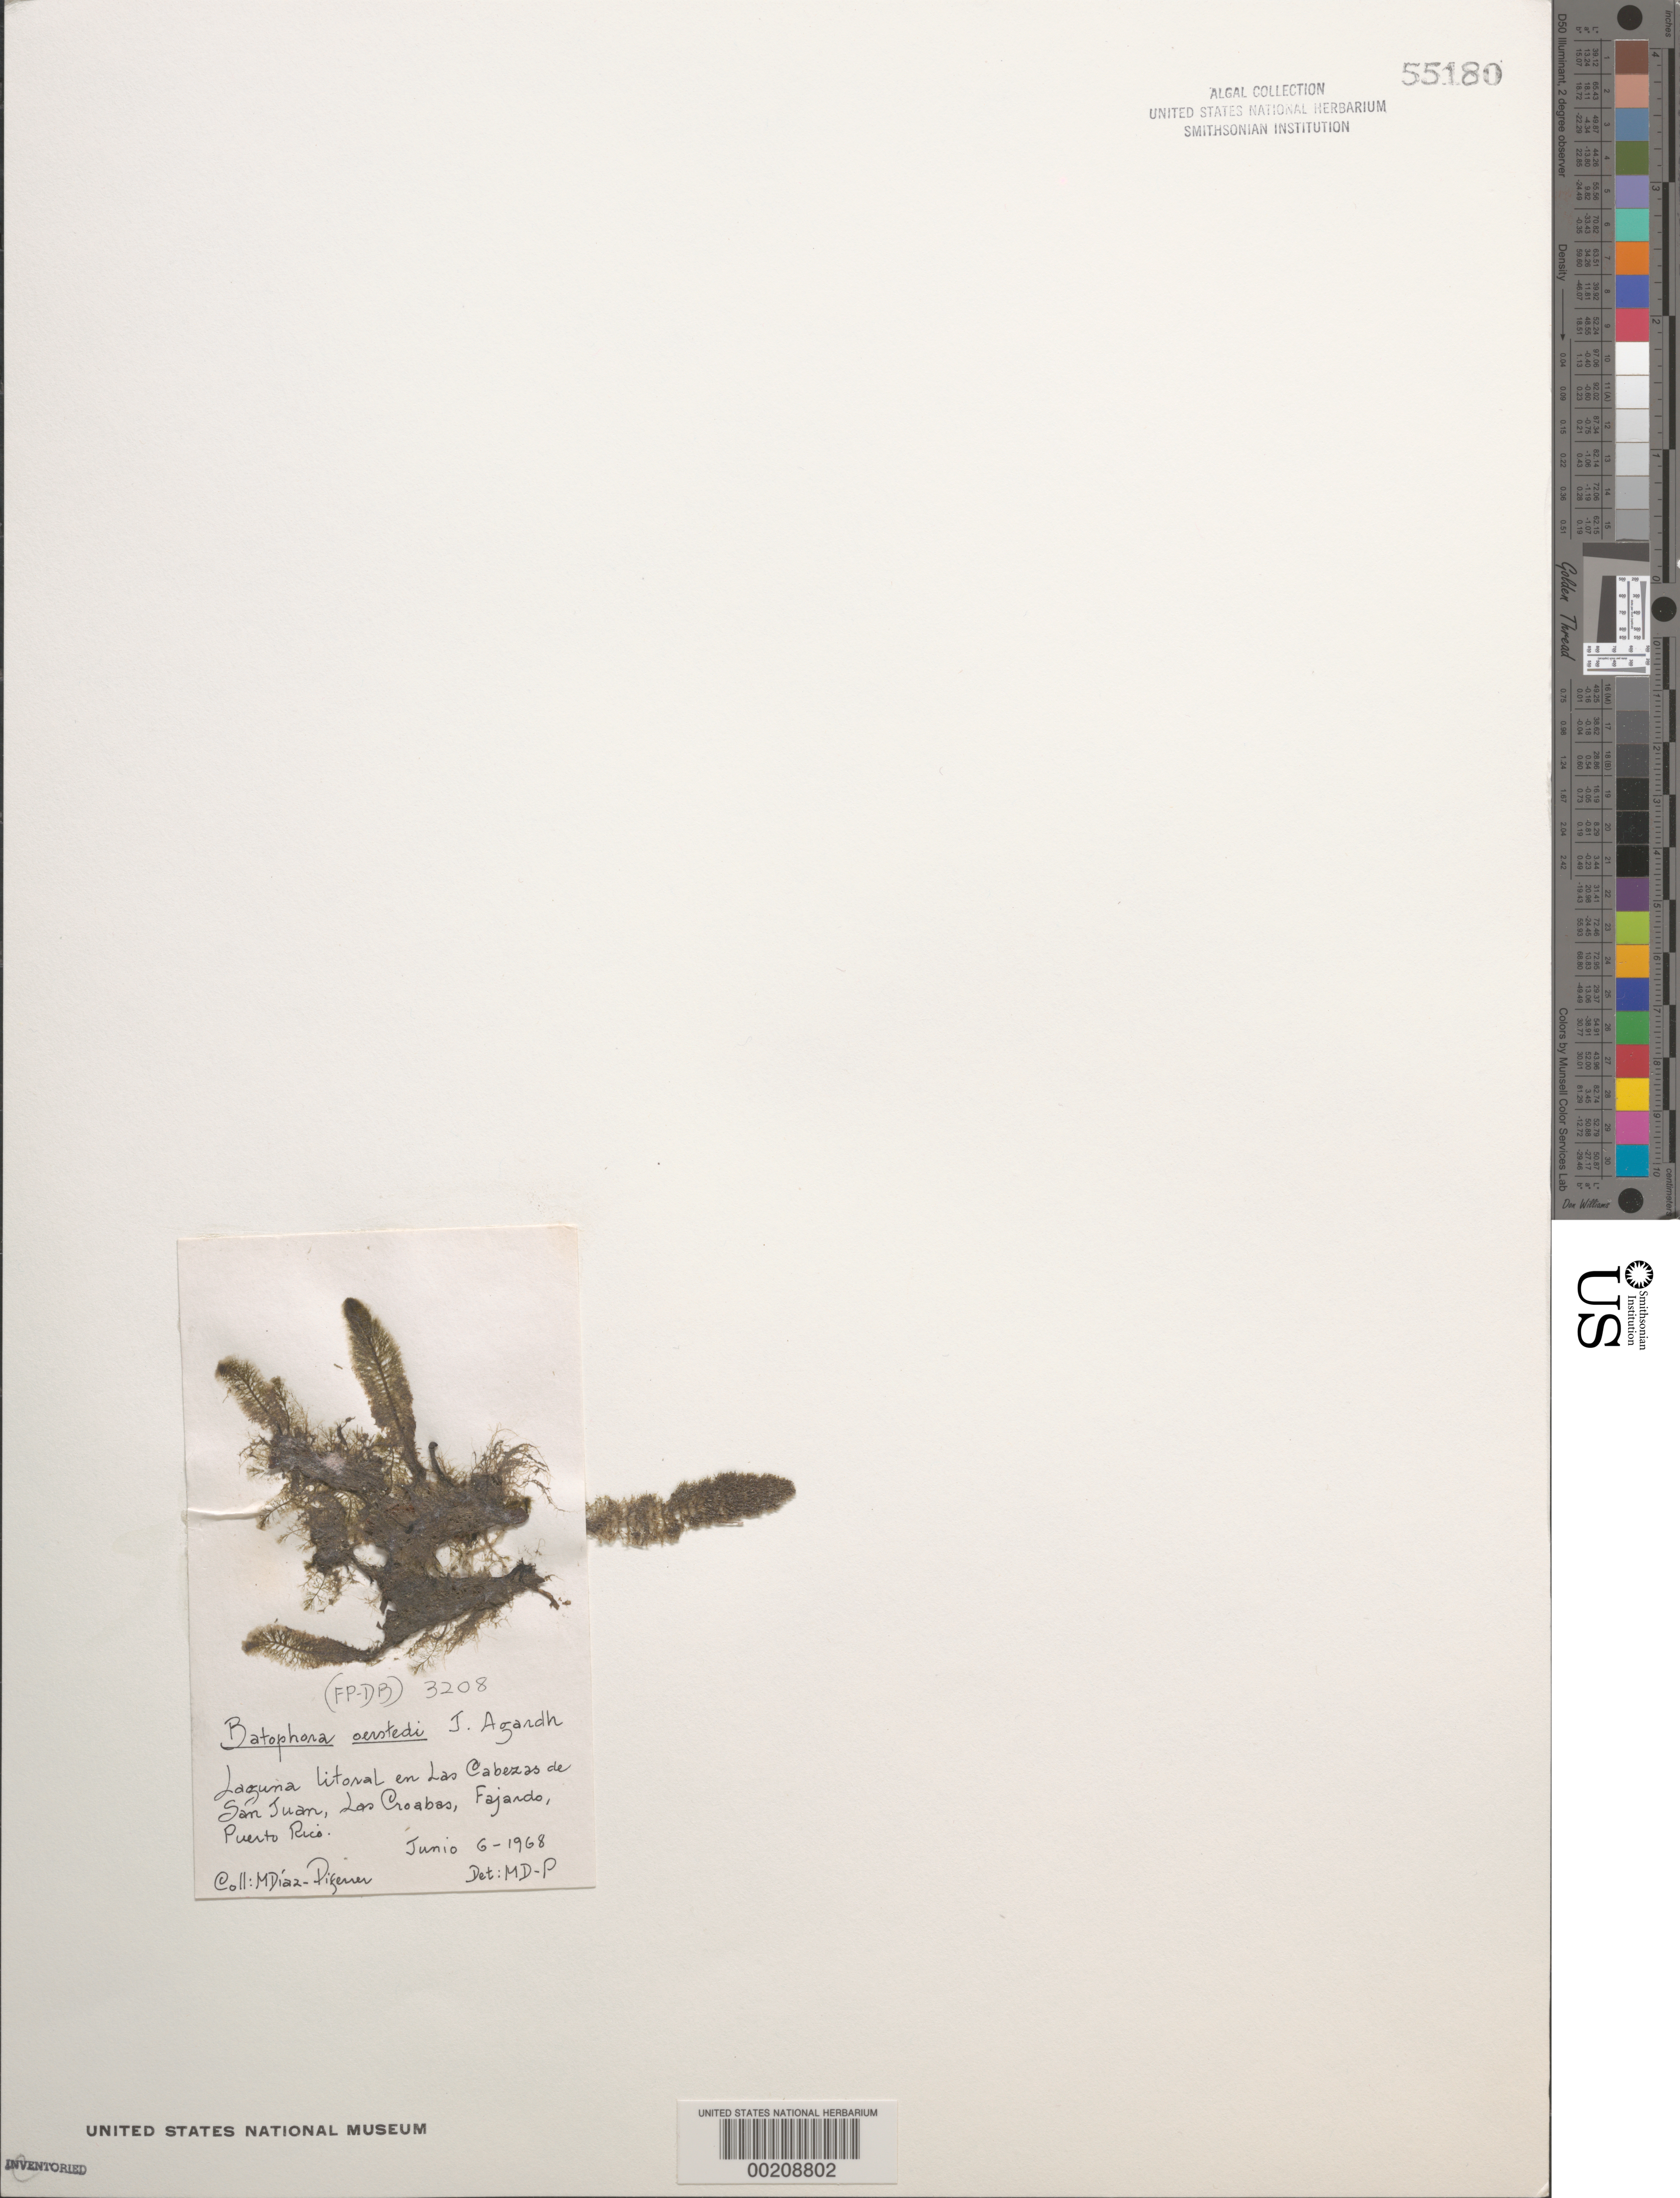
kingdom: Plantae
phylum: Chlorophyta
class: Ulvophyceae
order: Dasycladales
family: Dasycladaceae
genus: Batophora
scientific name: Batophora oerstedii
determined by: Diaz-Piferrer, M.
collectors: M. Diaz-Piferrer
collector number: (fp-db) 3208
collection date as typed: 06 Jun 1968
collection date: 1968-06-06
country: Puerto Rico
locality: Fajardo, las croabas, las cabezas de san juan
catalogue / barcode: US 55180